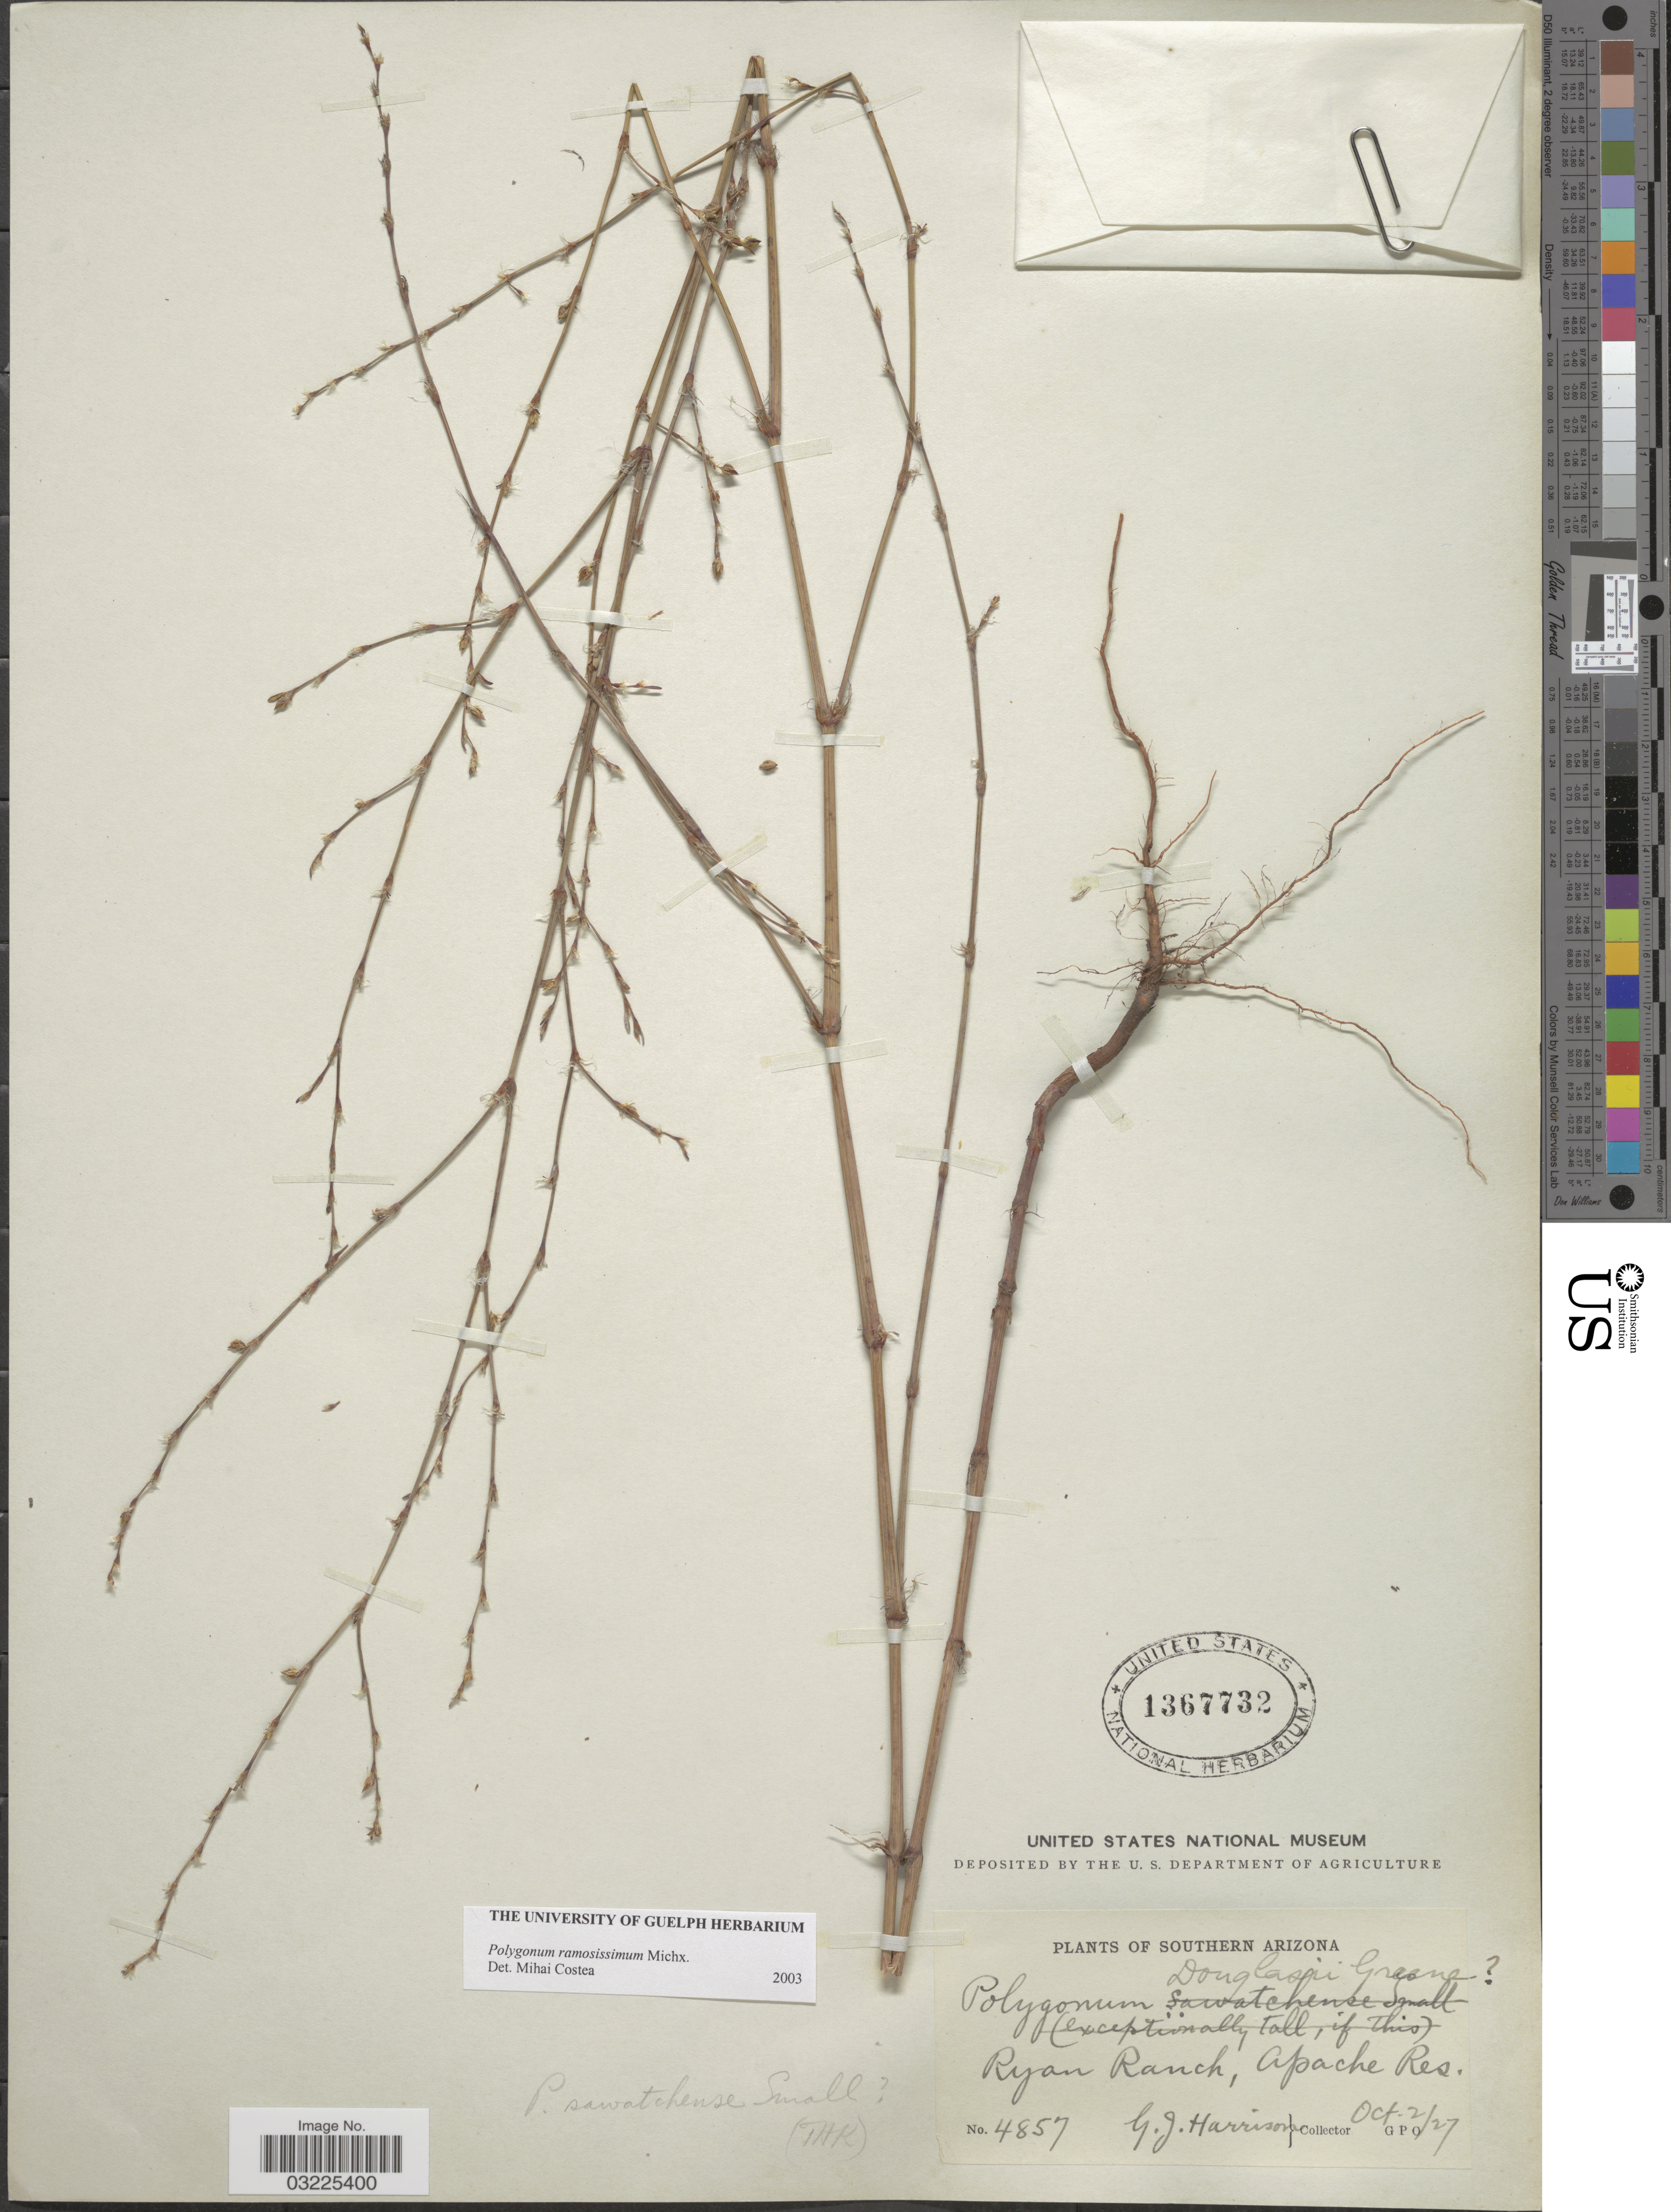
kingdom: Plantae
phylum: Tracheophyta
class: Magnoliopsida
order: Caryophyllales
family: Polygonaceae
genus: Polygonum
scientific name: Polygonum ramosissimum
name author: Michx.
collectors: G. J. Harrison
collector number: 4857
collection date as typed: Transcribed d/m/y: 2/10/27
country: United States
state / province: Arizona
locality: Southern Arizona. Ryan Ranch, Apache Res.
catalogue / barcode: US 1367732